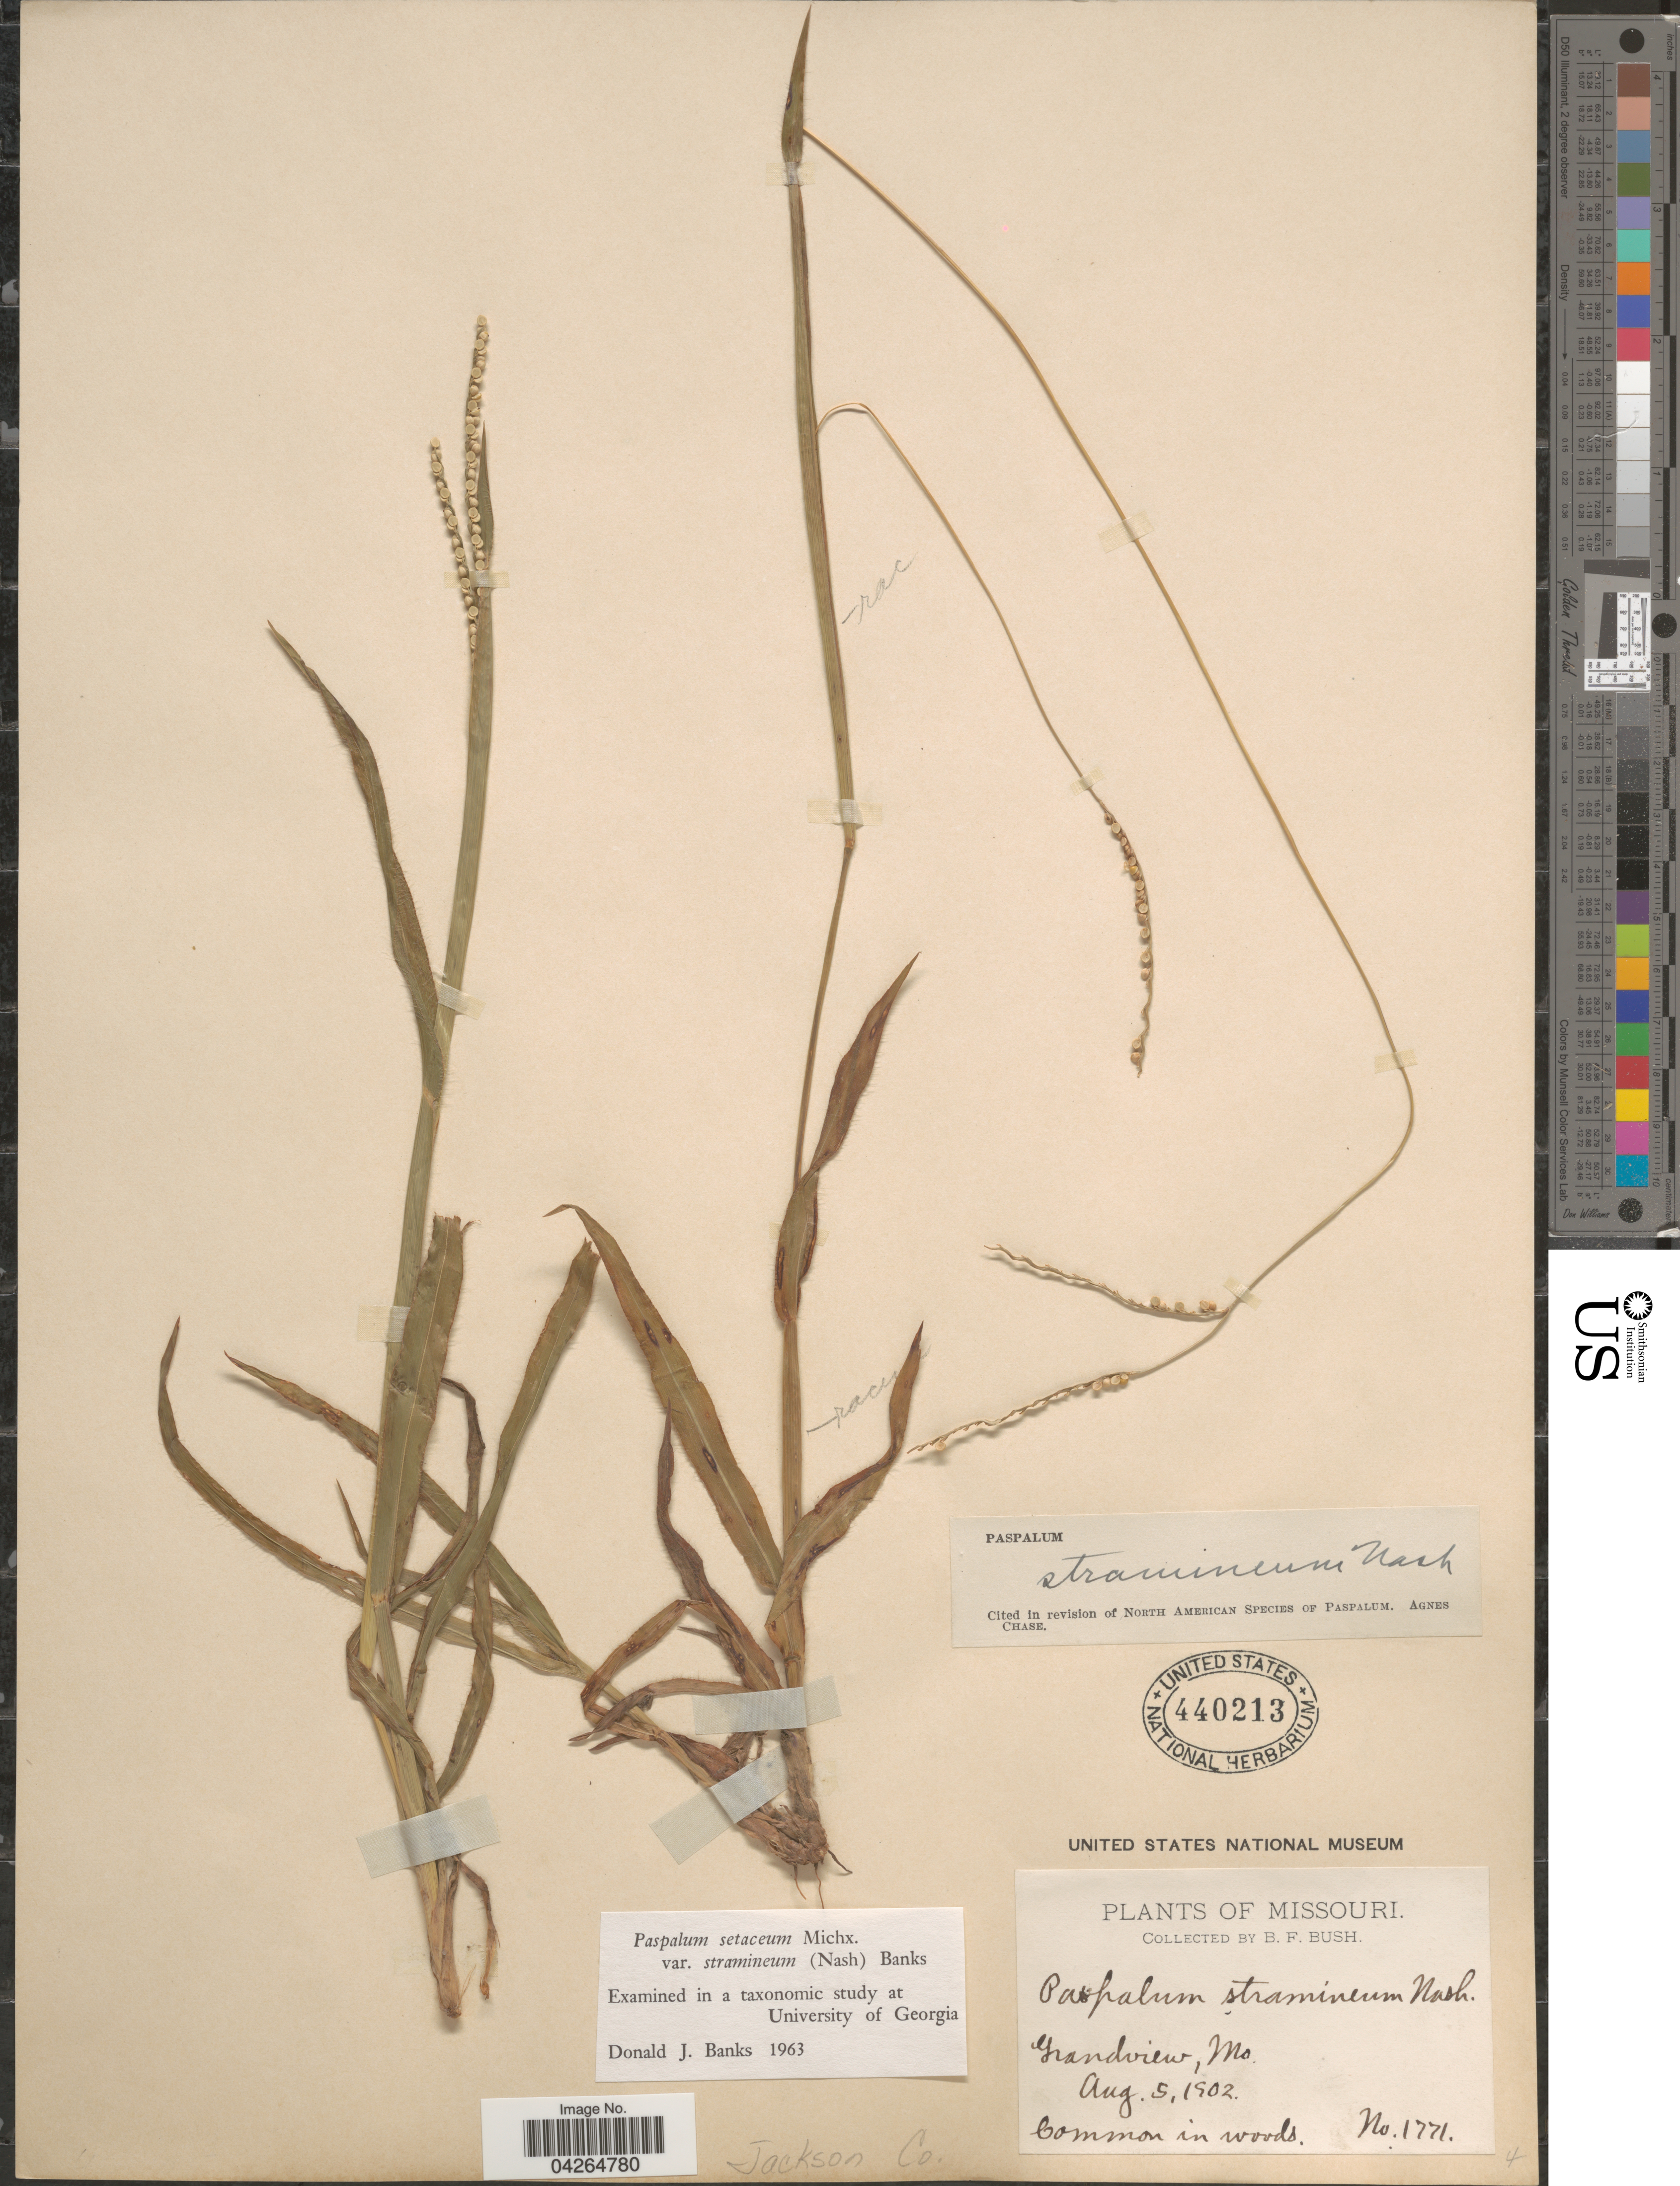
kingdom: Plantae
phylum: Tracheophyta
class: Liliopsida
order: Poales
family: Poaceae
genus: Paspalum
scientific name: Paspalum setaceum var. stramineum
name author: (Nash) D.J. Banks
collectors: B. F. Bush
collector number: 1771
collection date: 1902-08-05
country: United States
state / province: Missouri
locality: Grandview. Jackson Co.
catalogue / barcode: US 440213